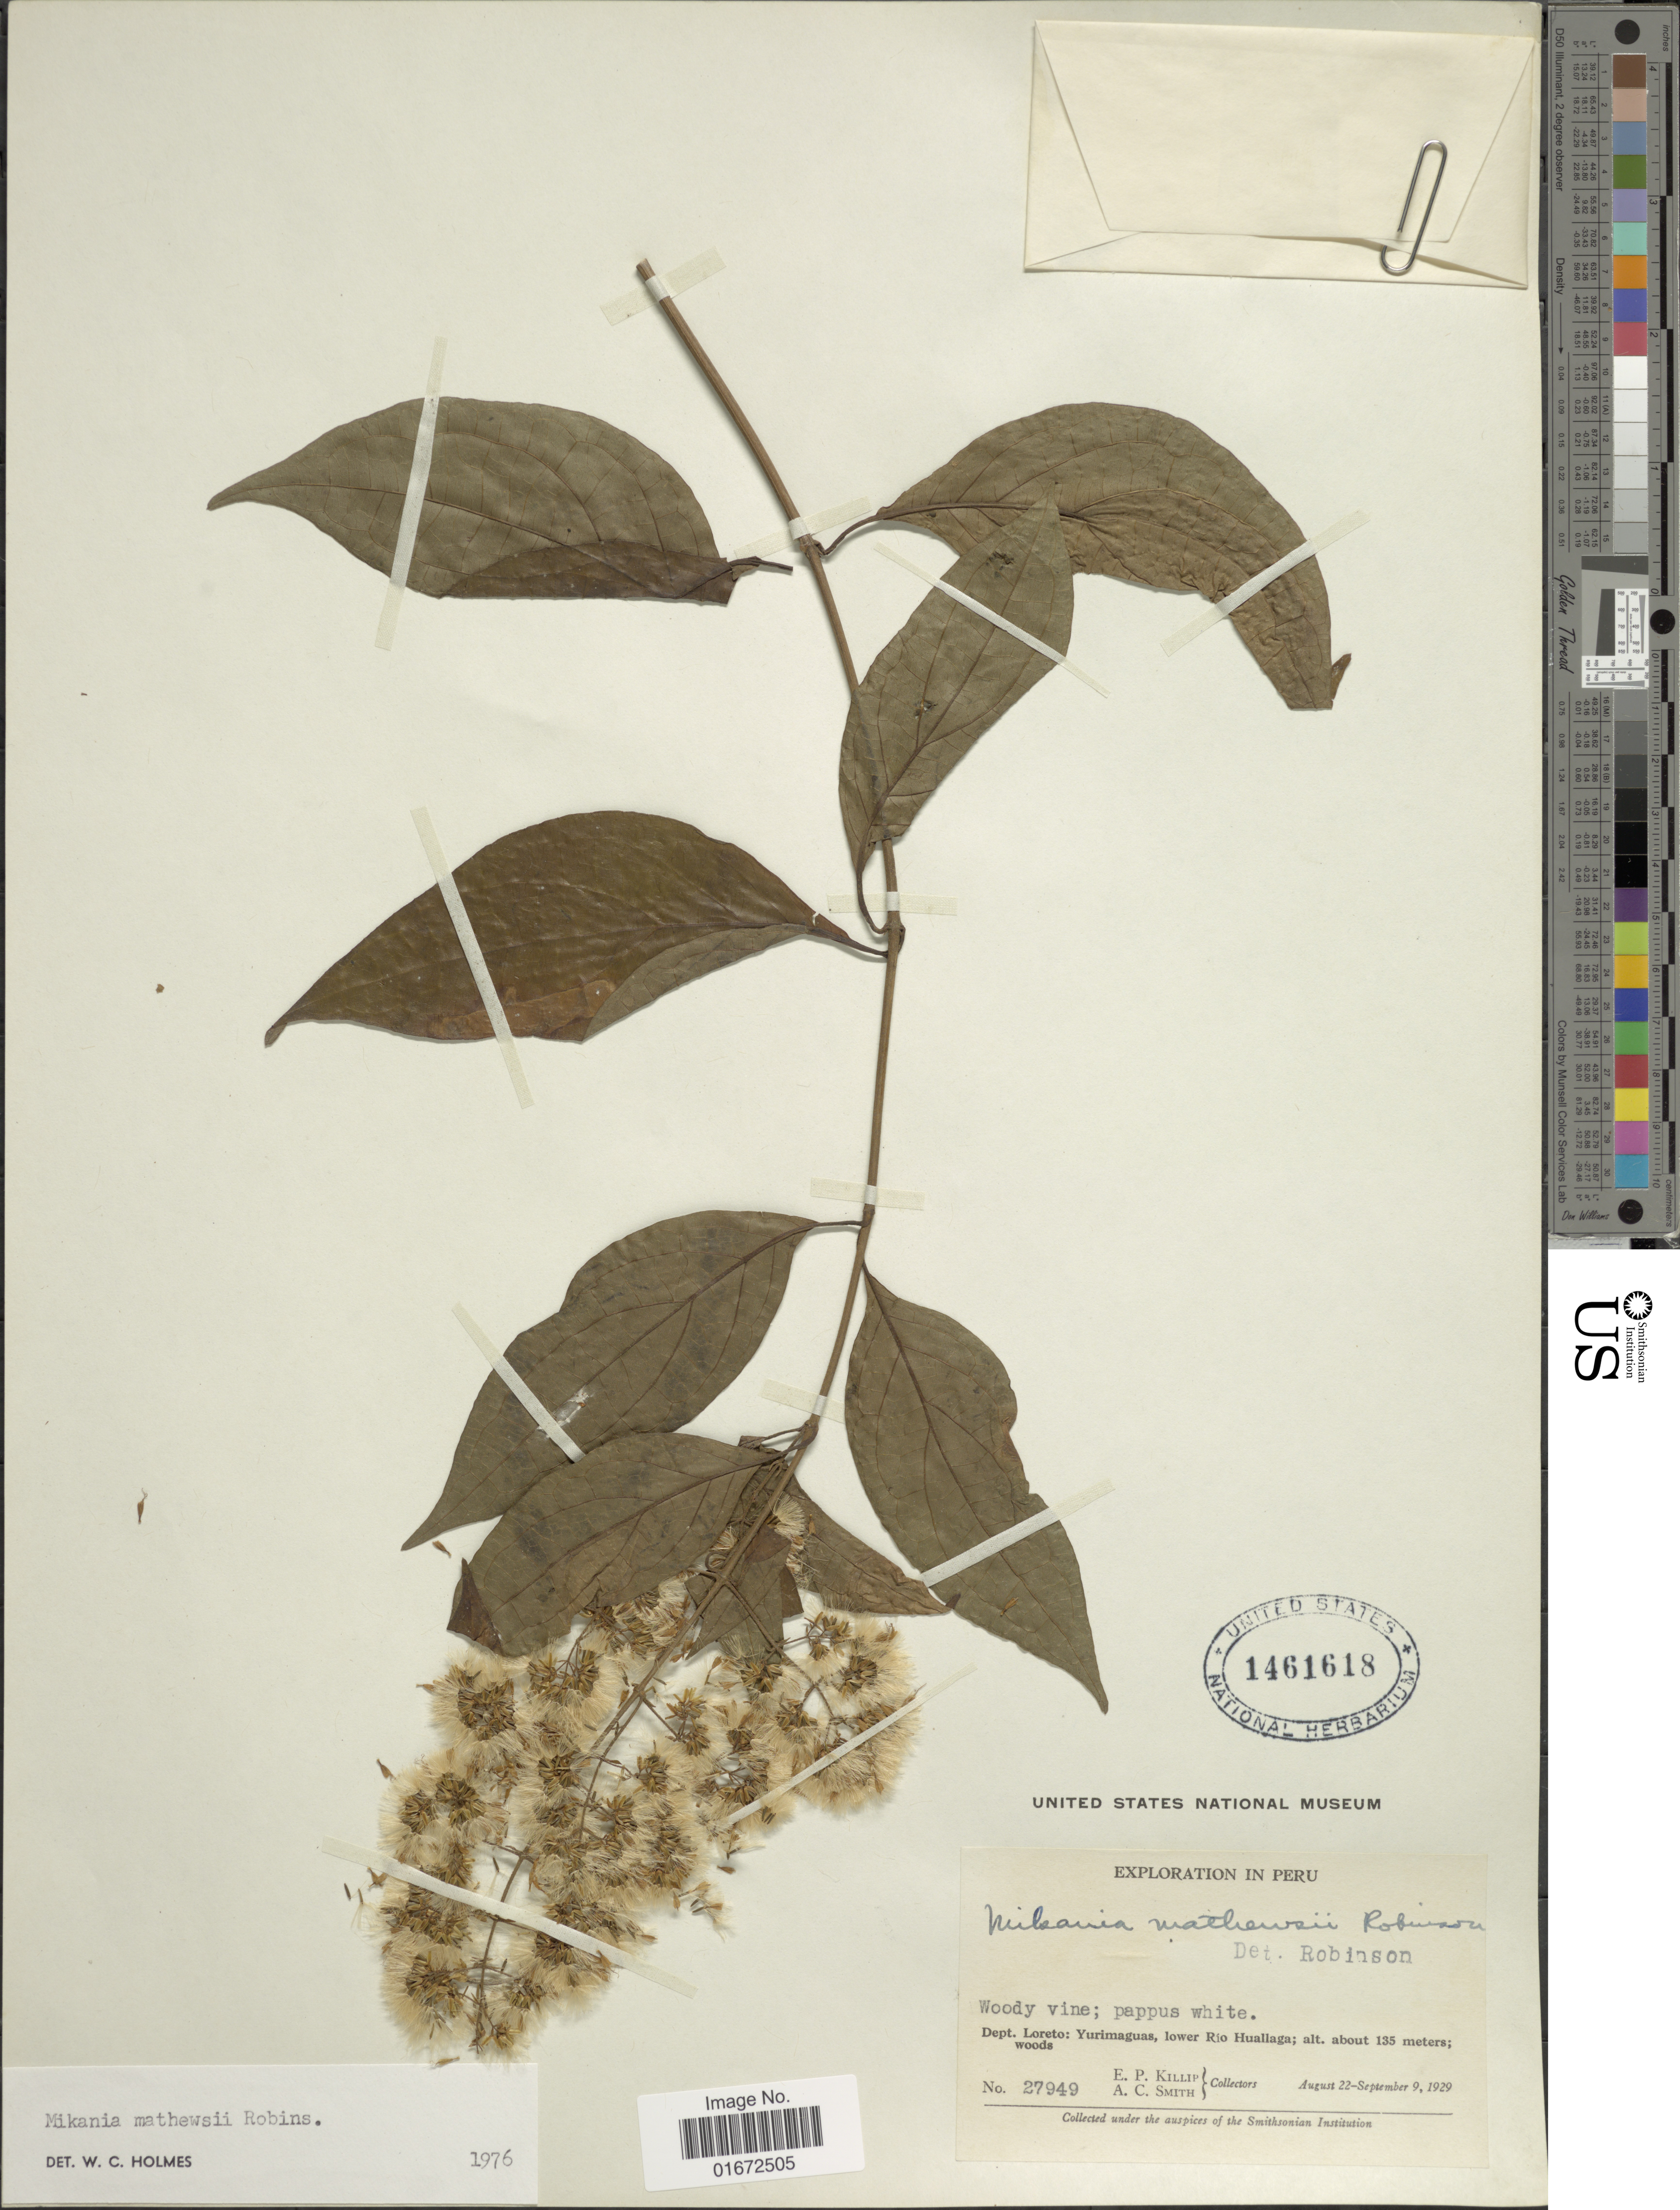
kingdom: Plantae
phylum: Tracheophyta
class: Magnoliopsida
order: Asterales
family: Asteraceae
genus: Mikania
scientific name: Mikania mathewsii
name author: B.L. Rob.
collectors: E. P. Killip & A. C. Smith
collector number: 27949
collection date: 1929-08-22/1929-09-09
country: Peru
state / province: Loreto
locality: Dept. Loreto: Yurimaguas, lower Rio Huallaga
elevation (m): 135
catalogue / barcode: US 1461618